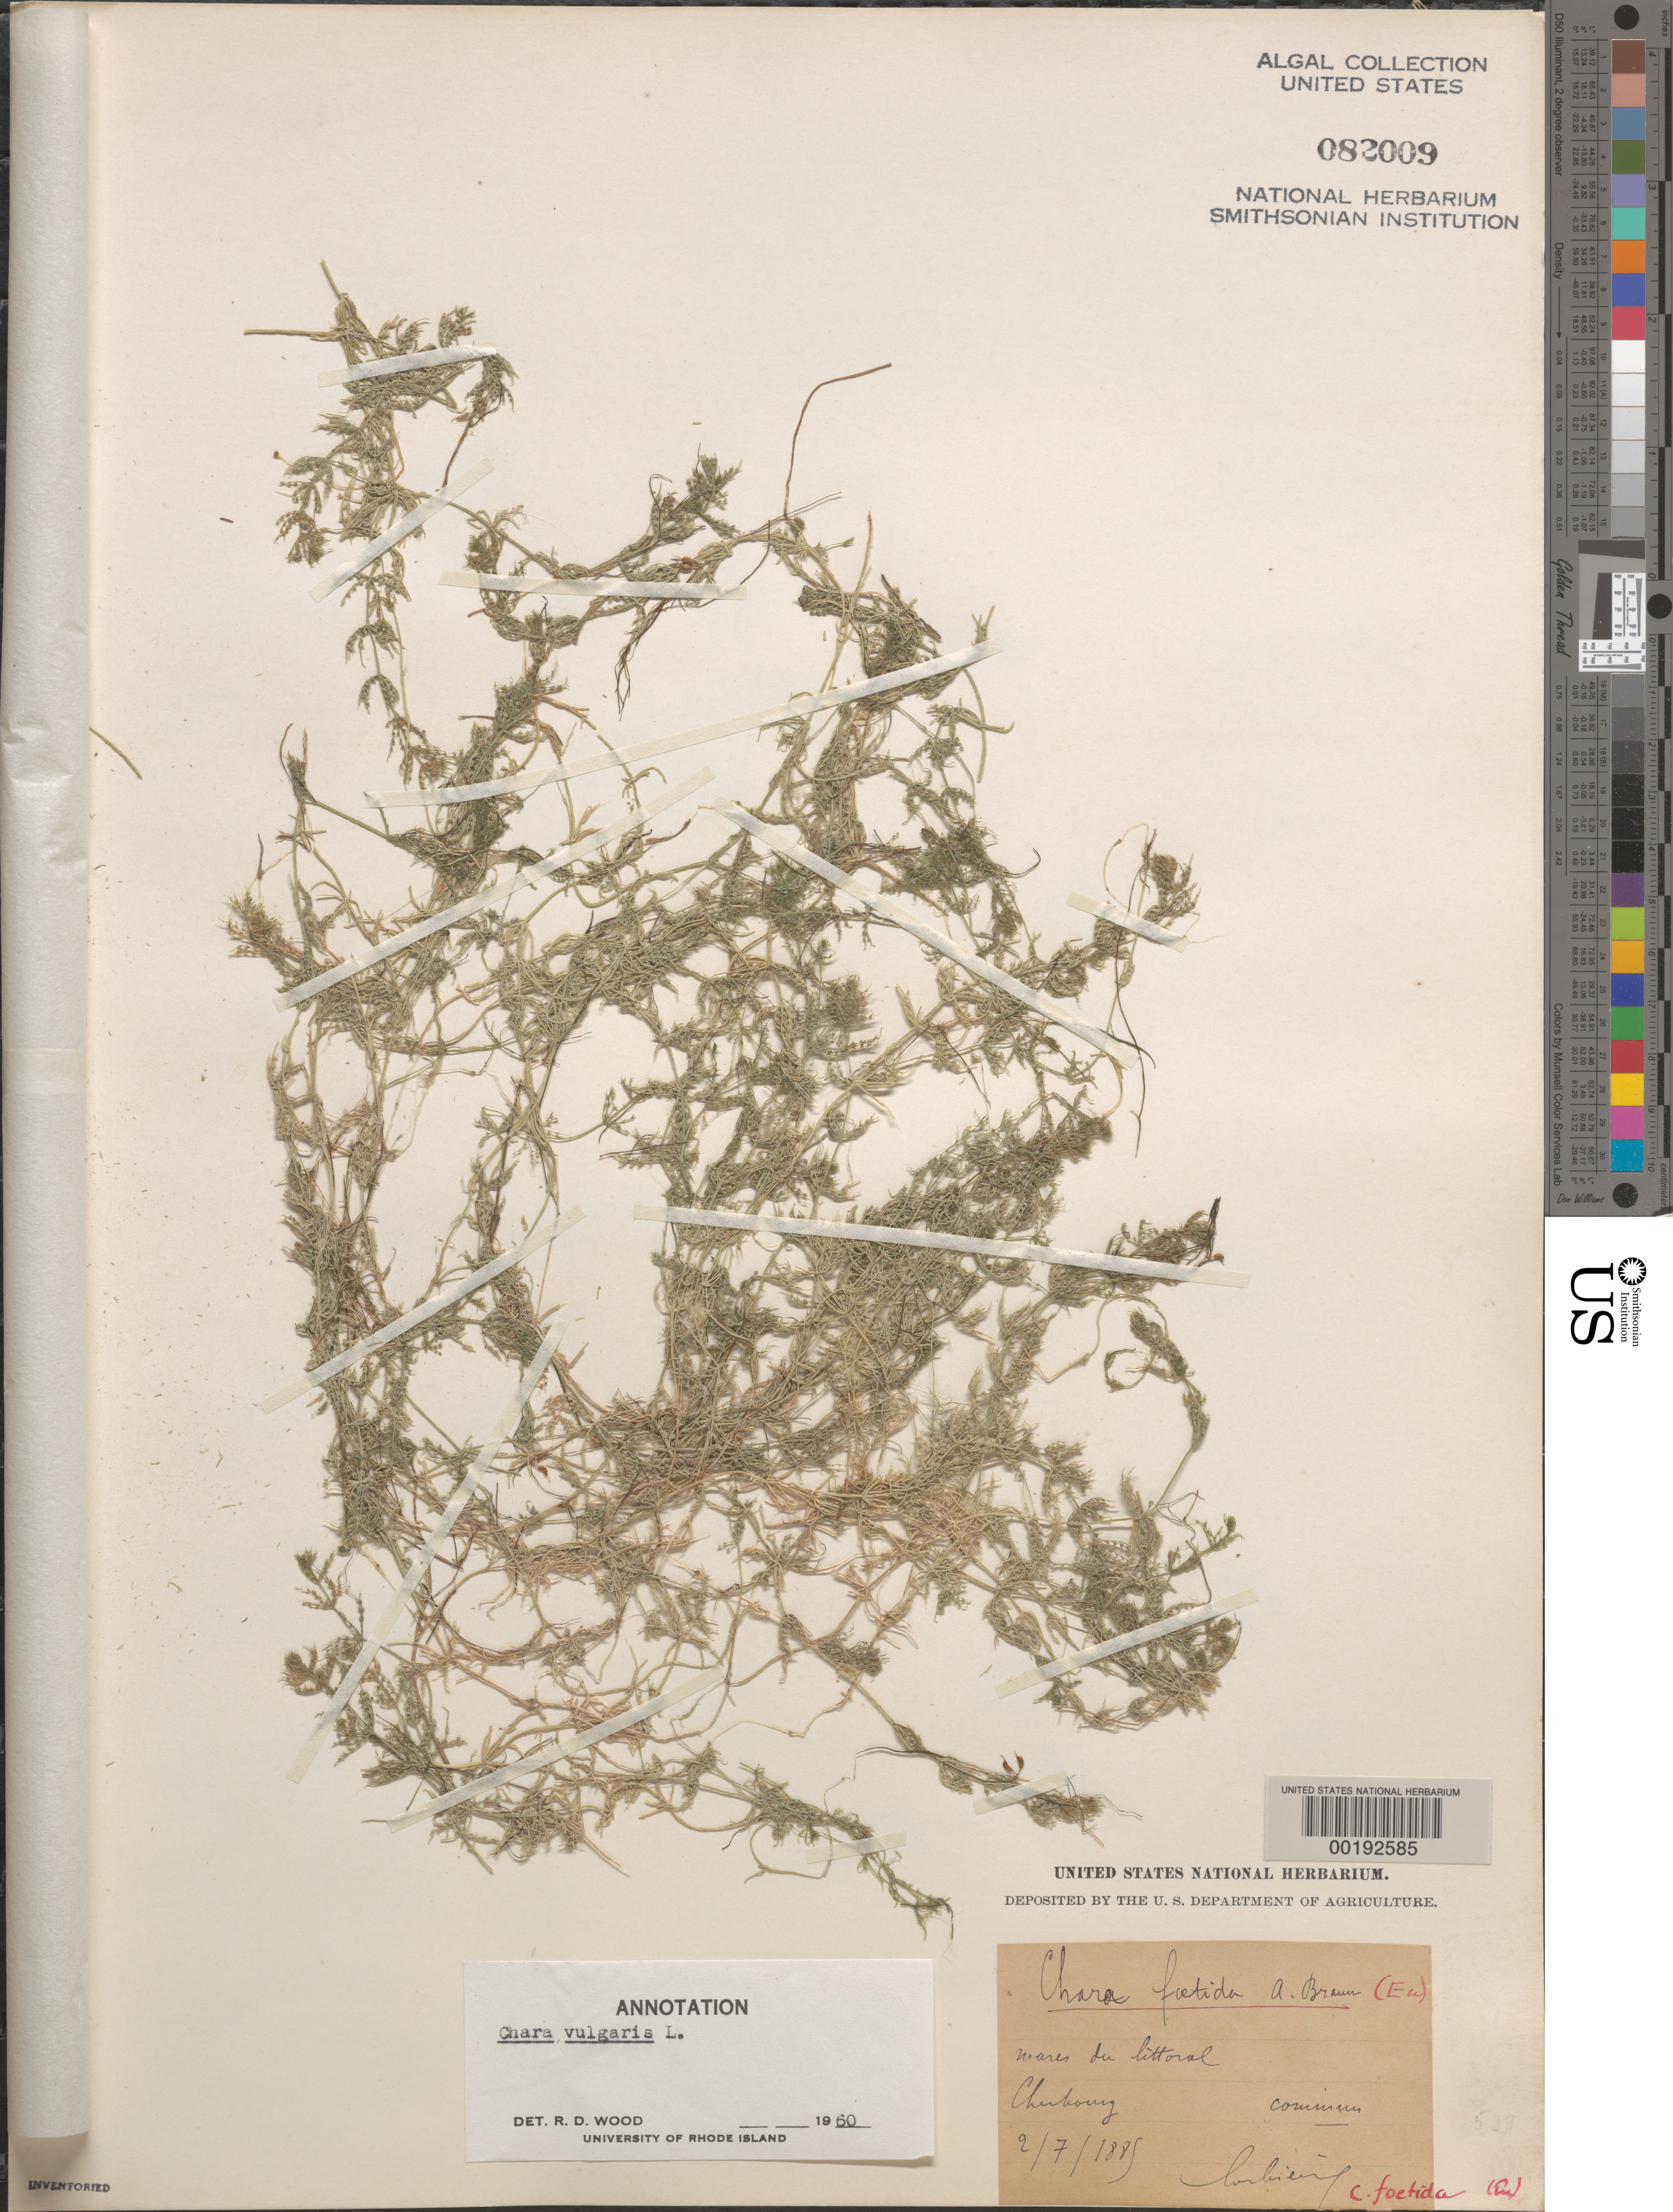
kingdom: Plantae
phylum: Charophyta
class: Charophyceae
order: Charales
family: Characeae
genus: Chara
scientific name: Chara vulgaris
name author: L.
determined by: Wood, R. D.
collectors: L. Corbière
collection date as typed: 02 Jul 1885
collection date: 1885-07-02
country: France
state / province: Normandie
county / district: Manche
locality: Cherbourg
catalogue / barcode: US 82009